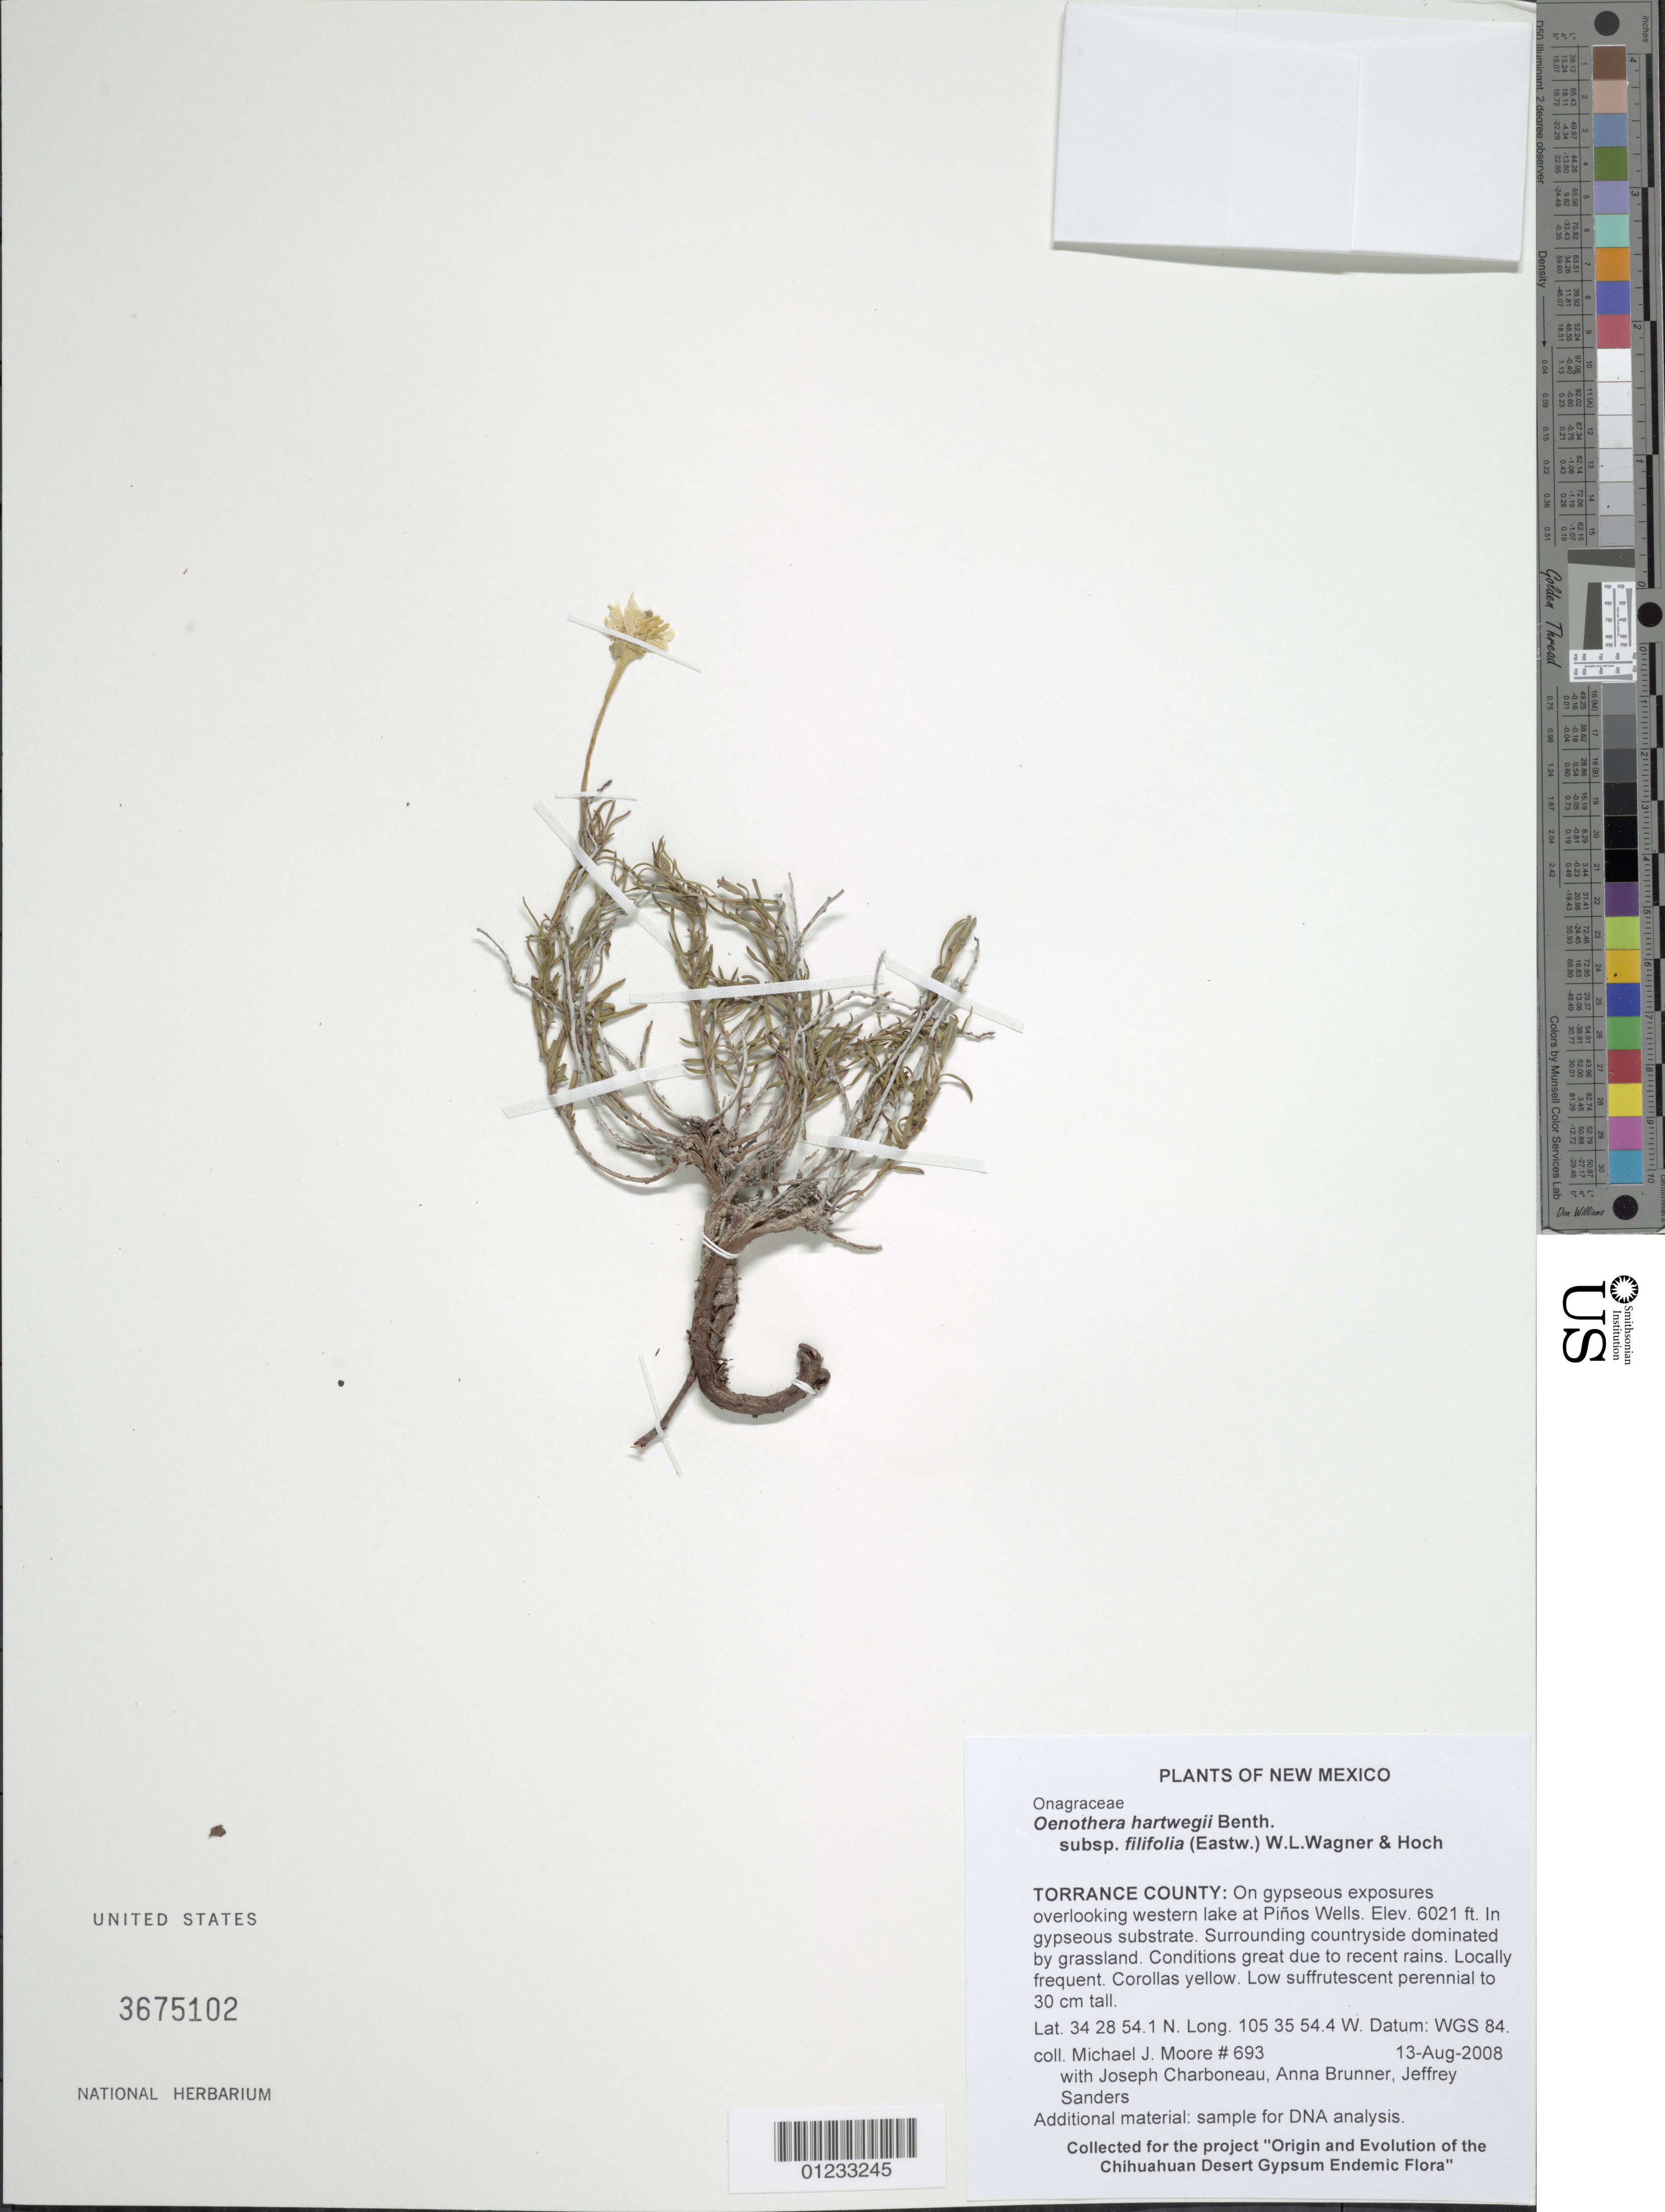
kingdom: Plantae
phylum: Tracheophyta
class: Magnoliopsida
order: Myrtales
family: Onagraceae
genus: Oenothera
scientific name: Oenothera hartwegii subsp. filifolia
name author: (Eastw.) W.L. Wagner & Hoch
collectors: M. J. Moore, J. L. M. Charboneau, A. Brunner & J. Sanders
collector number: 693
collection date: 2004-08-12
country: United States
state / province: New Mexico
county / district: Torrance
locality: On gypseous exposures overlooking western lake at Piños Wells.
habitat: In gypseous substrate. Surrounding countryside dominated by grassland. Conditions great due to recent rains.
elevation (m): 1835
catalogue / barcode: US 3675102